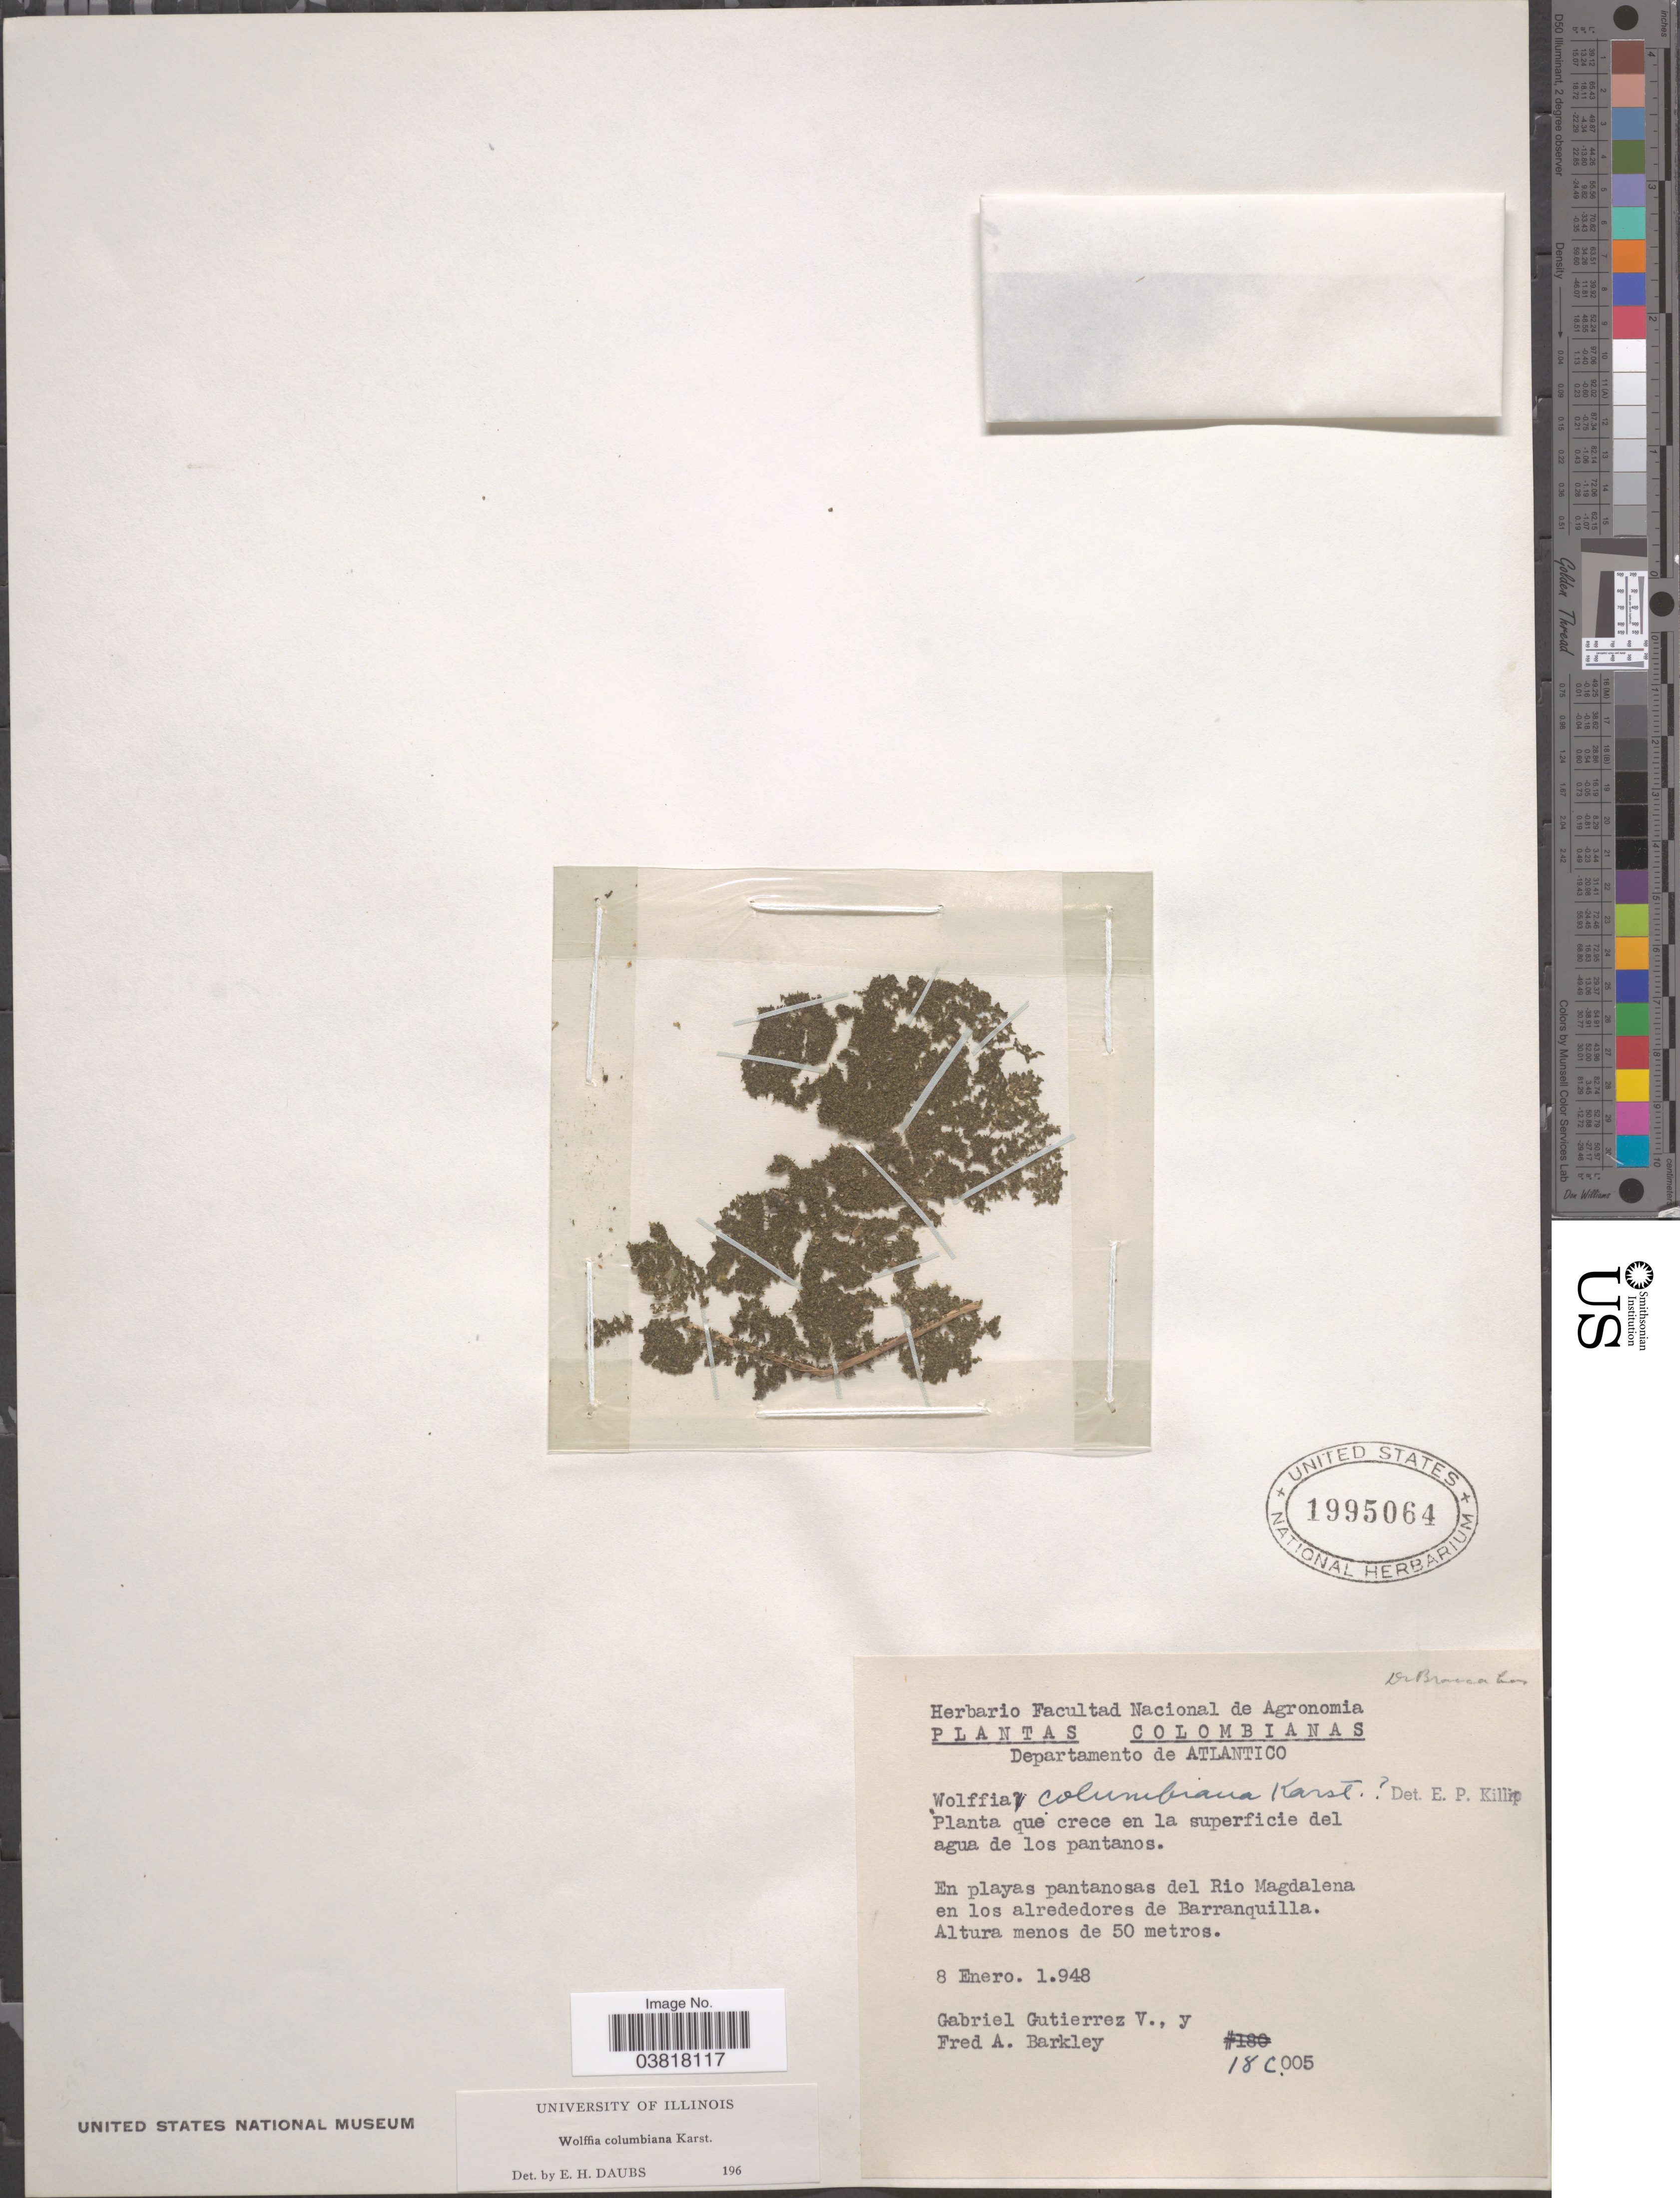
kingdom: Plantae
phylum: Tracheophyta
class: Liliopsida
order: Alismatales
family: Araceae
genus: Wolffia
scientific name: Wolffia columbiana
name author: H. Karst.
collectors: G. Gutiérrez V. & F. A. Barkley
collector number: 18C005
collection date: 1948-01-08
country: Colombia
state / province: Atlántico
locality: Departamento de Atlantico. En playas pantanosas del Rio Magdalena en los alrededores de Barranquilla.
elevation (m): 50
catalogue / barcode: US 1995064